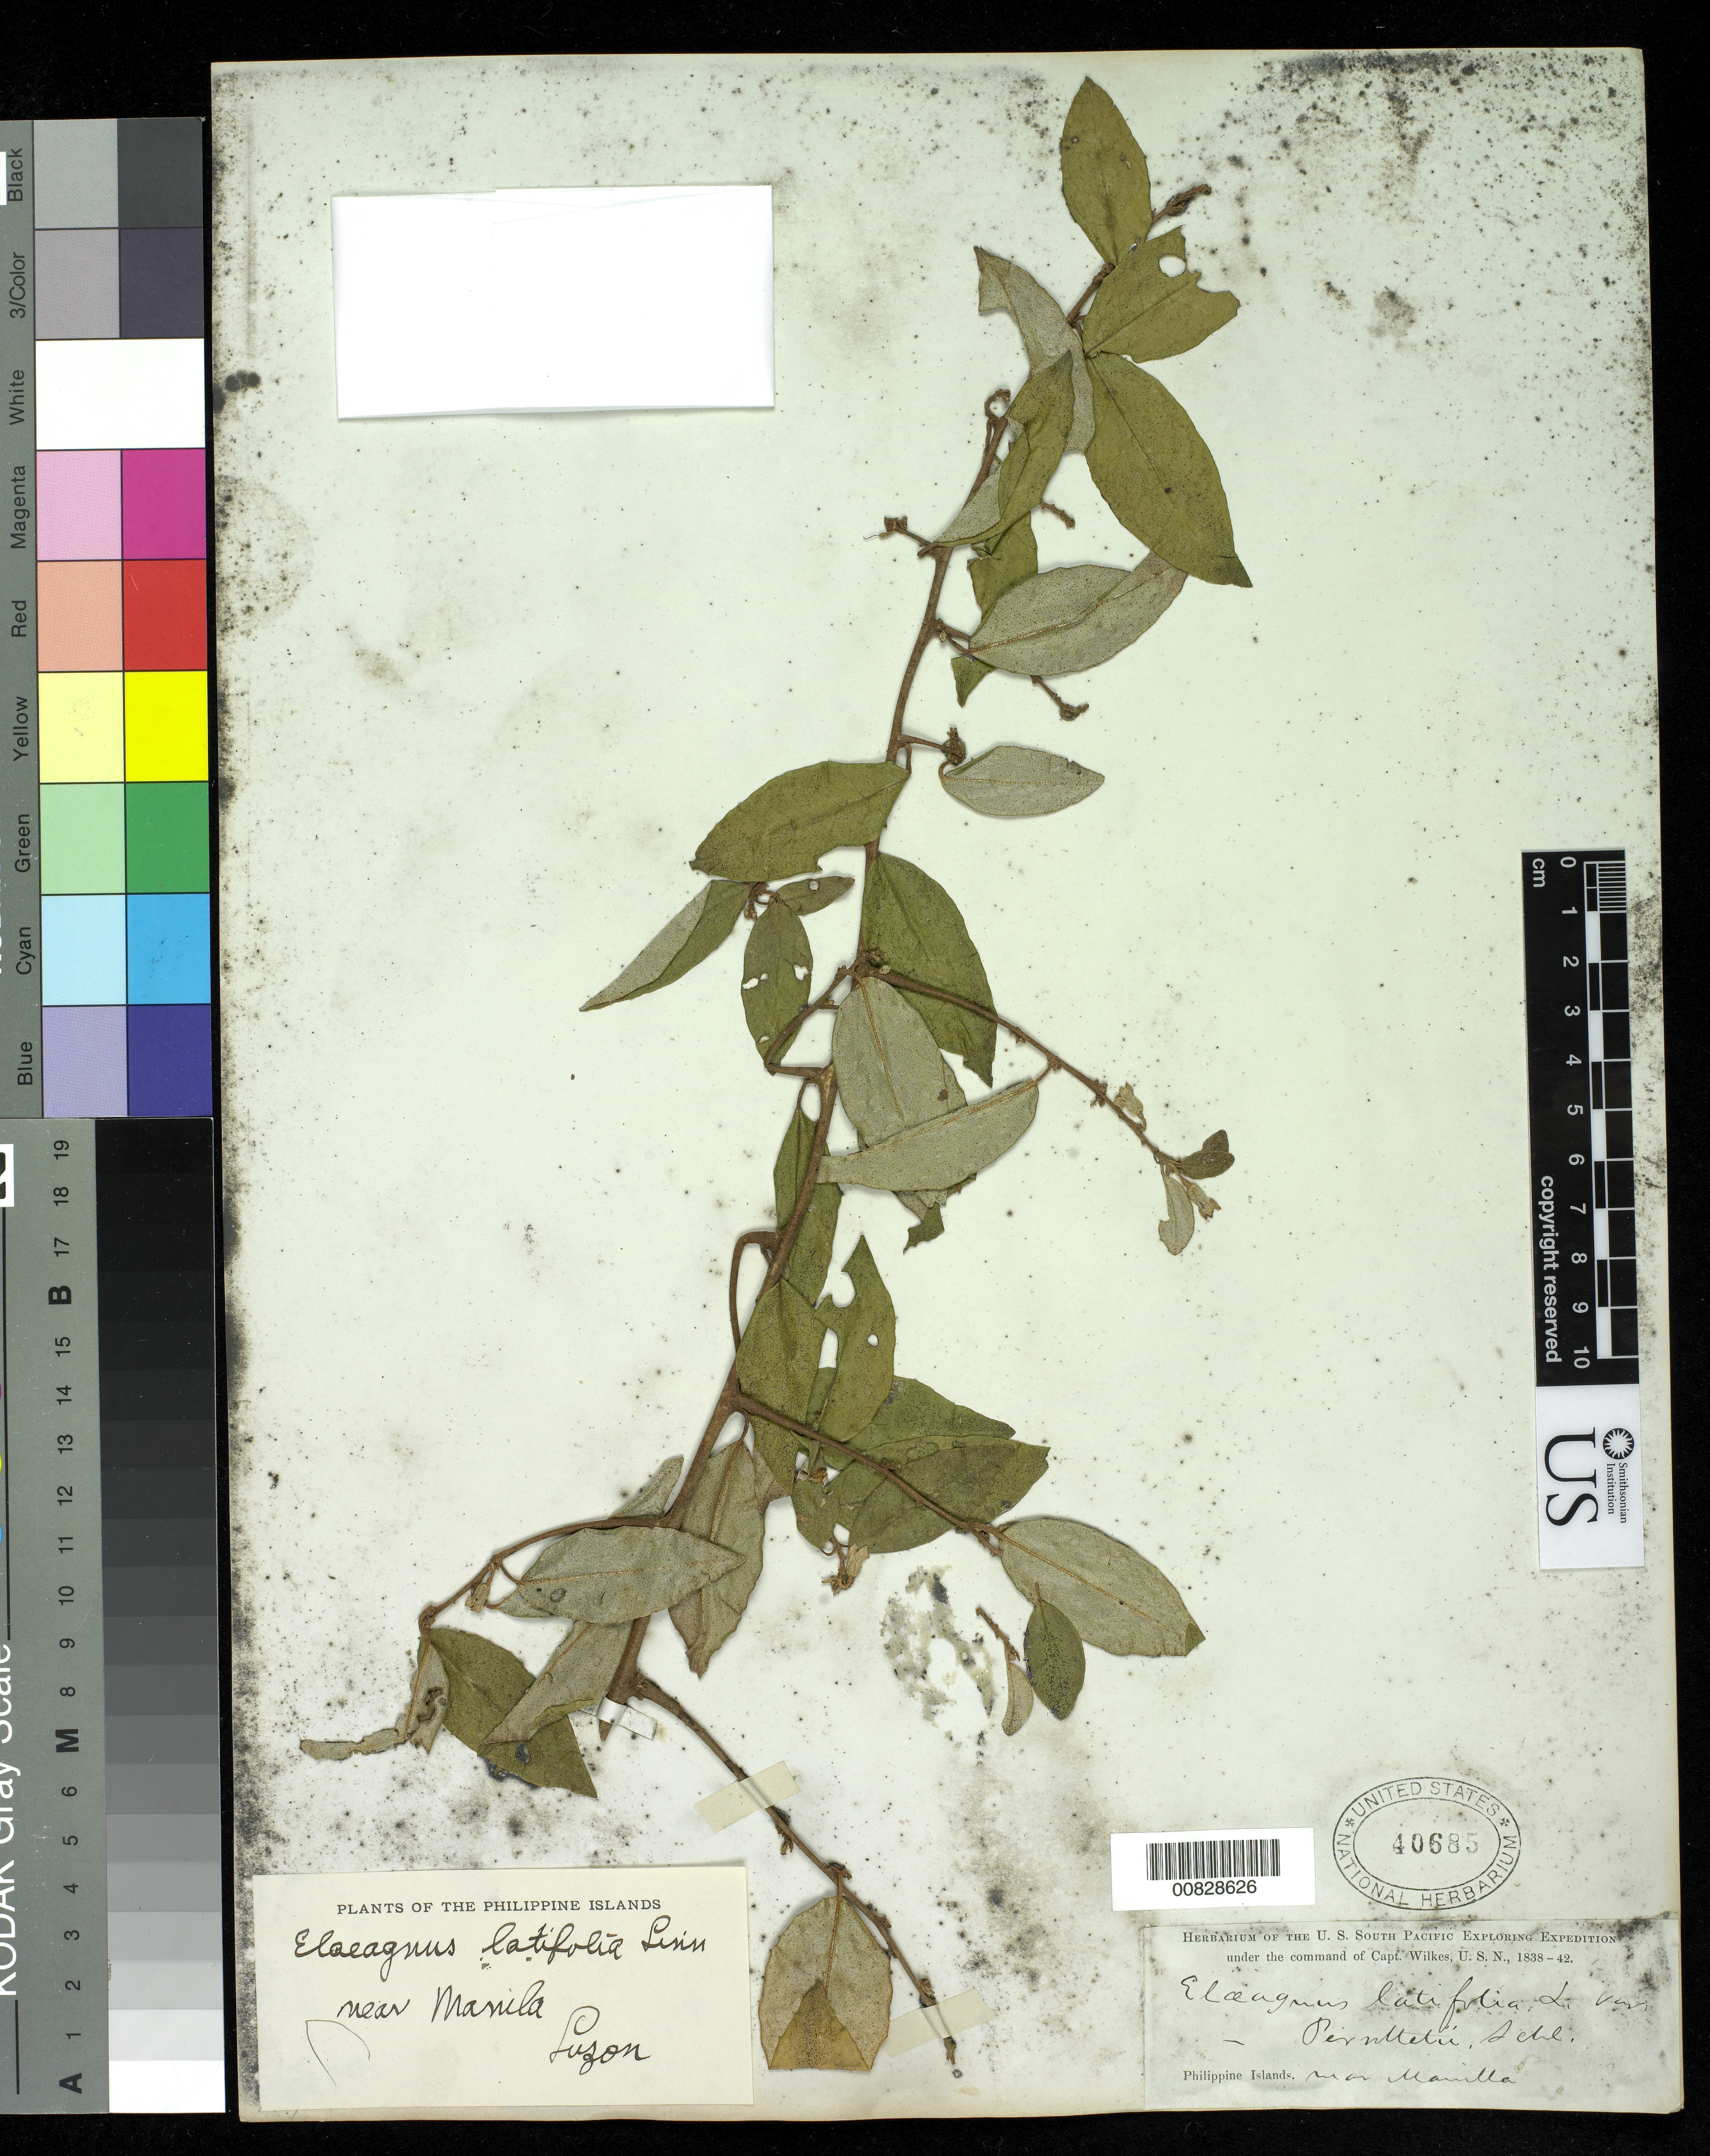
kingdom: Plantae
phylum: Tracheophyta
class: Magnoliopsida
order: Rosales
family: Elaeagnaceae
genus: Elaeagnus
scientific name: Elaeagnus triflora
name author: Roxb.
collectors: Wilkes Explor. Exped.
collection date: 1838/1842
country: Philippines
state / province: National Capital Region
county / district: Manila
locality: Manilla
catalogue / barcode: US 40685